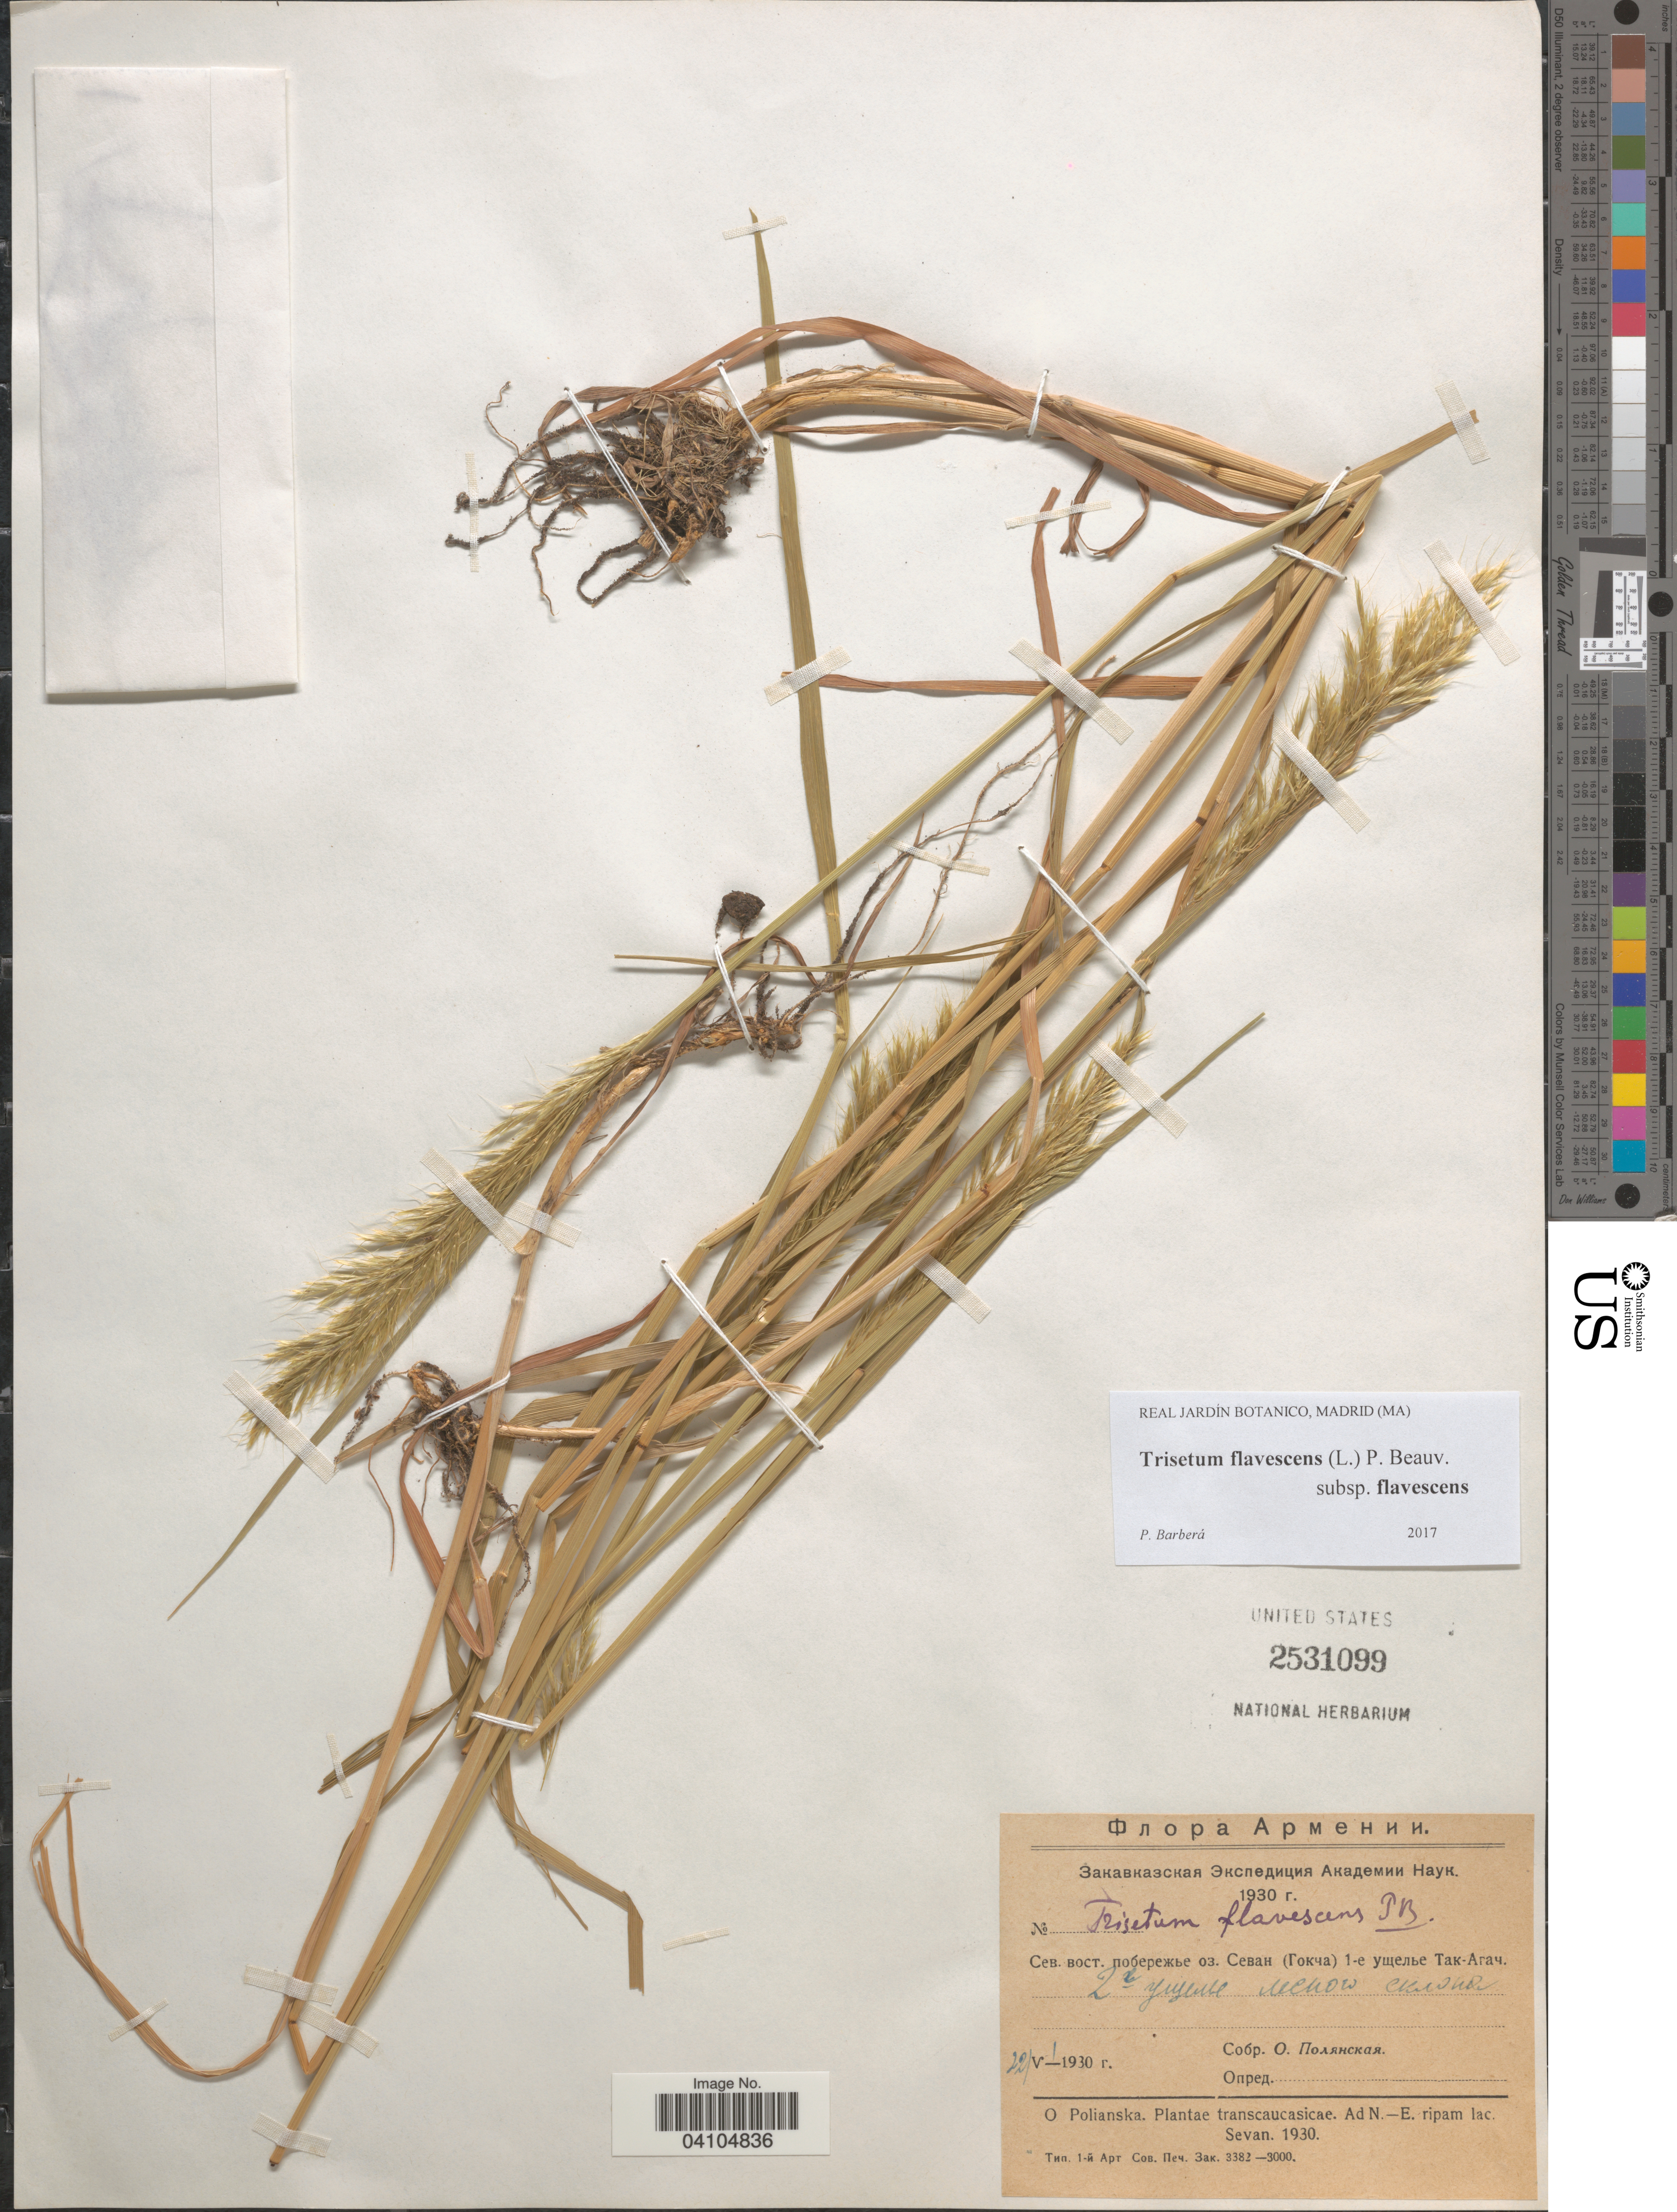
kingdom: Plantae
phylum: Tracheophyta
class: Liliopsida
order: Poales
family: Poaceae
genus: Trisetum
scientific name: Trisetum flavescens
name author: (L.) P. Beauv.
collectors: O. Polianska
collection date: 1930-05-22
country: Armenia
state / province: Geghark'unik'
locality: Transcaucasicae. Ad N.-E. ripam lac. Sevan. NE shore of Lake Sevan, gorge Tak-Agach.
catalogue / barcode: US 2531099